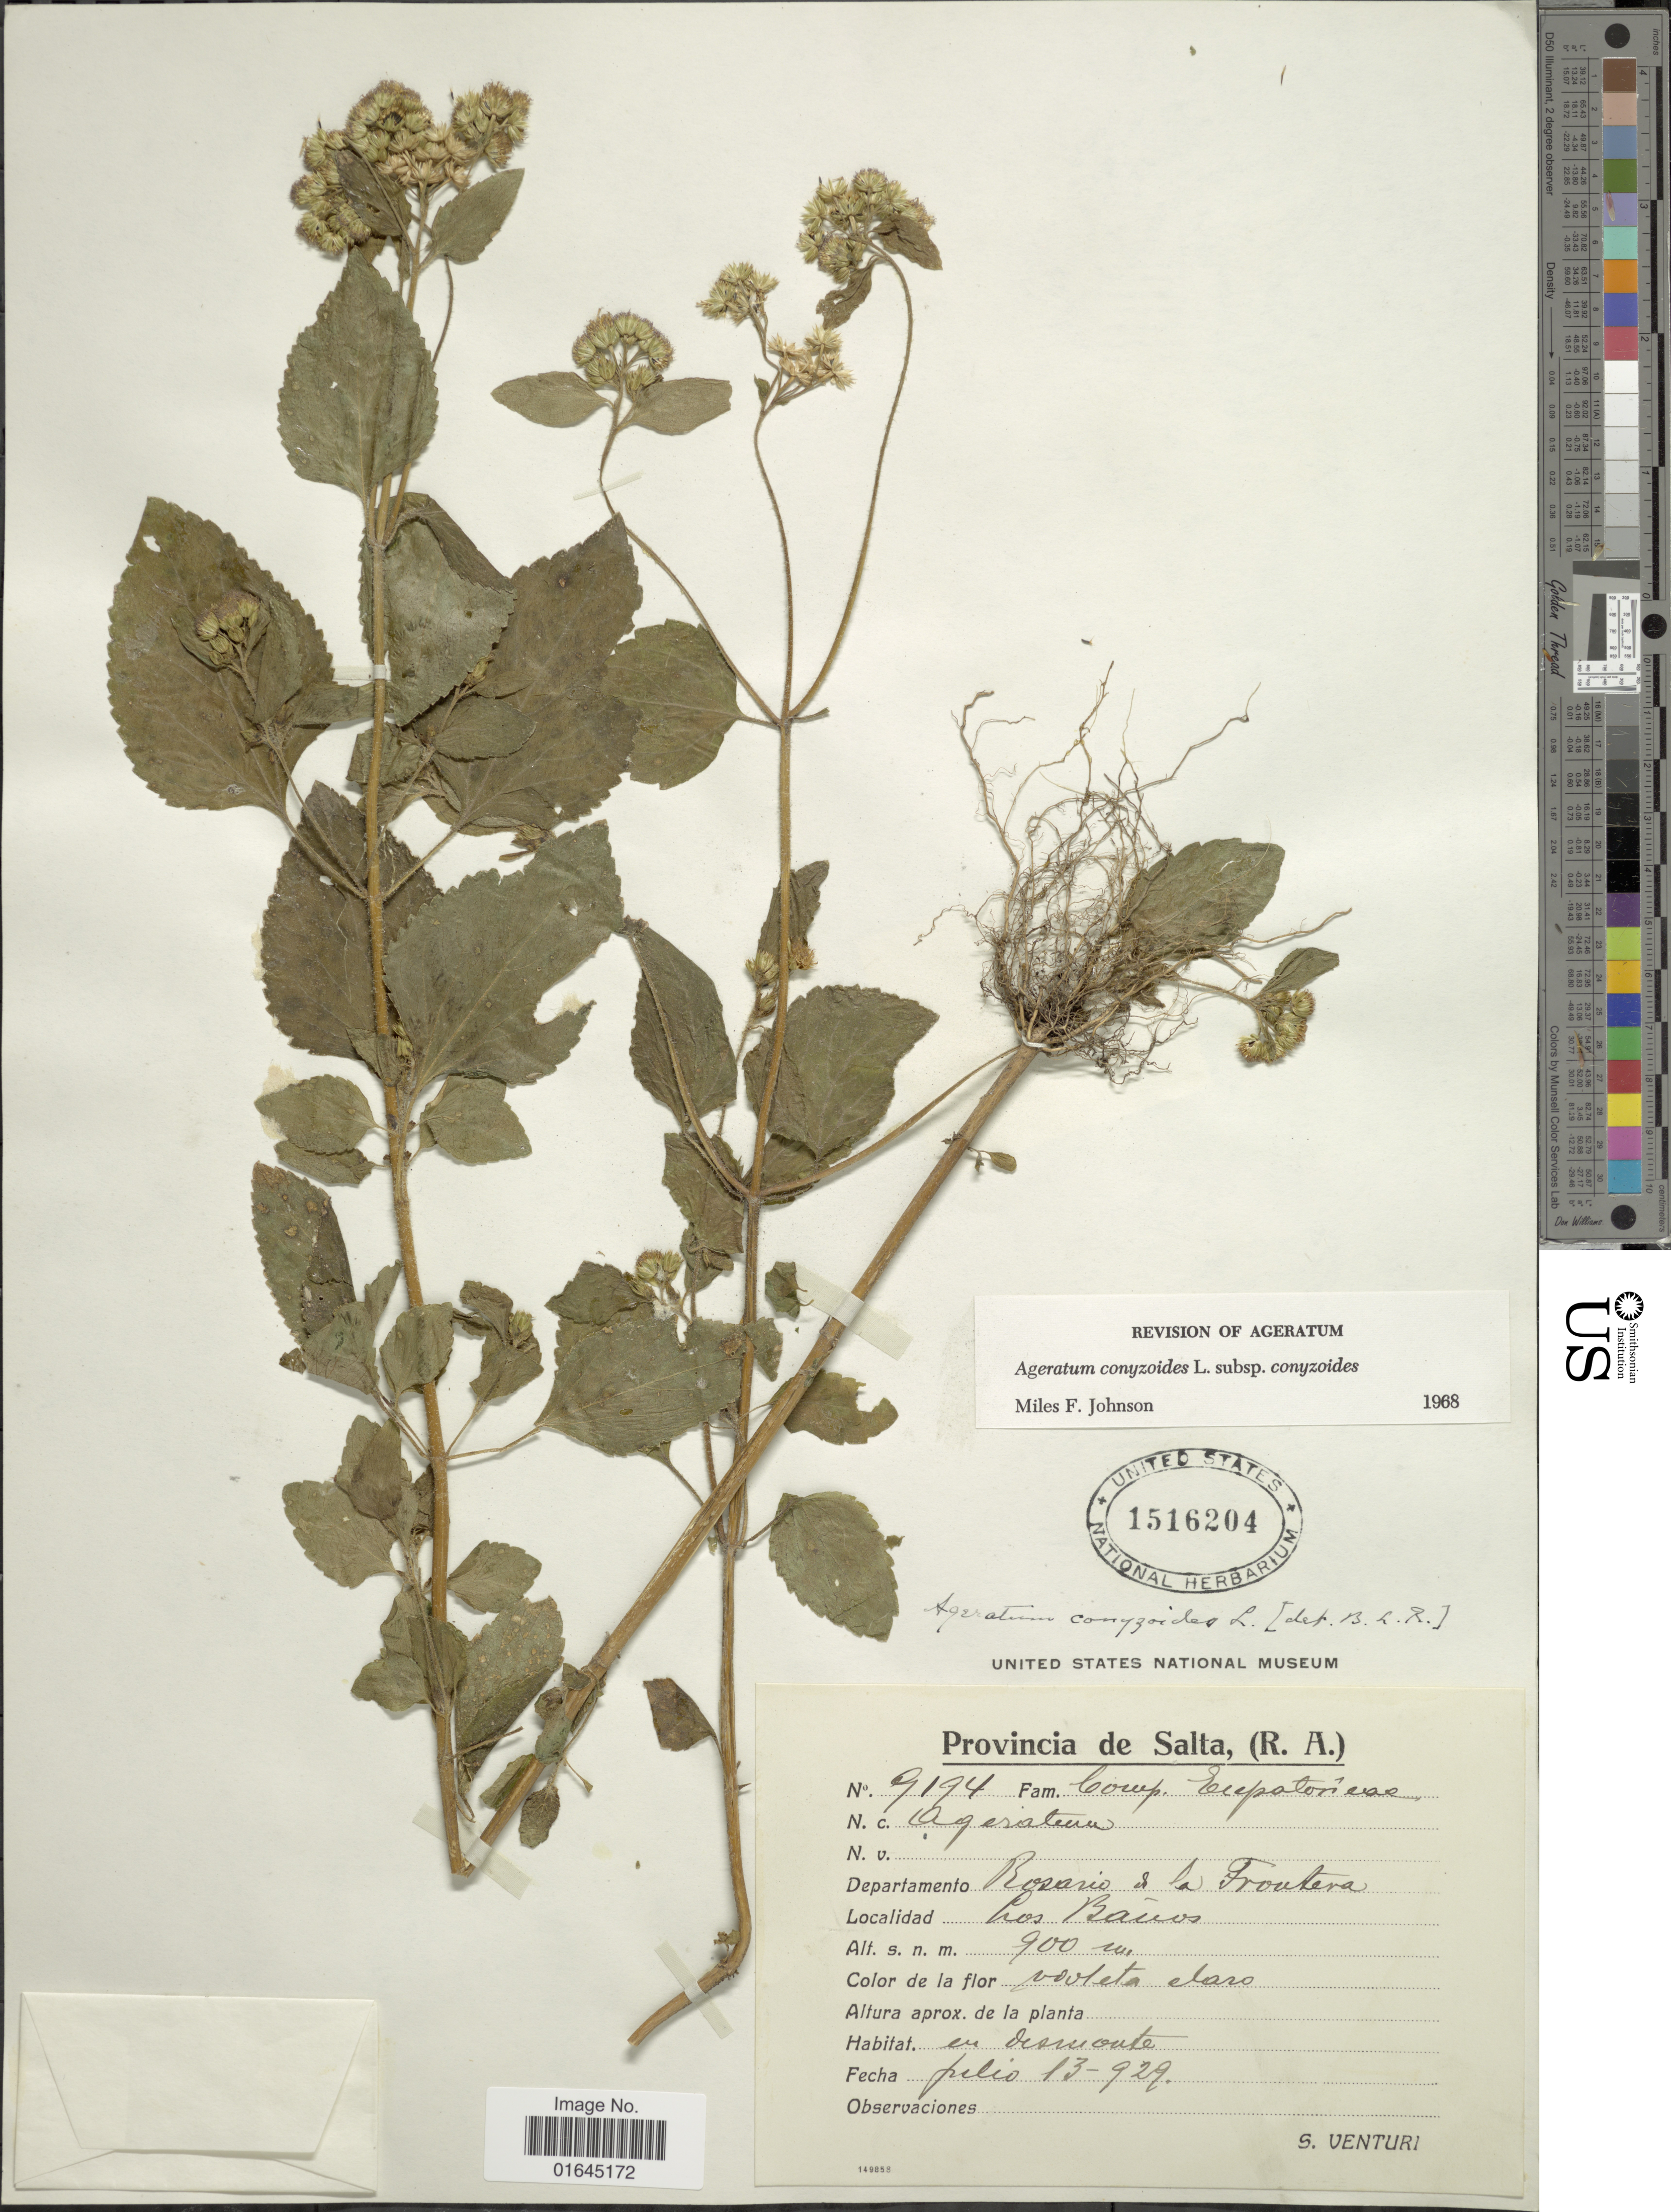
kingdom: Plantae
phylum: Tracheophyta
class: Magnoliopsida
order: Asterales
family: Asteraceae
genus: Ageratum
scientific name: Ageratum conyzoides subsp. conyzoides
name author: L.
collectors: S. Venturi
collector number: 9194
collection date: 1929-07-13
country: Argentina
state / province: Salta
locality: Departamento Bosario & La Frontera, Los Banos.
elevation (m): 900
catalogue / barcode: US 1516204